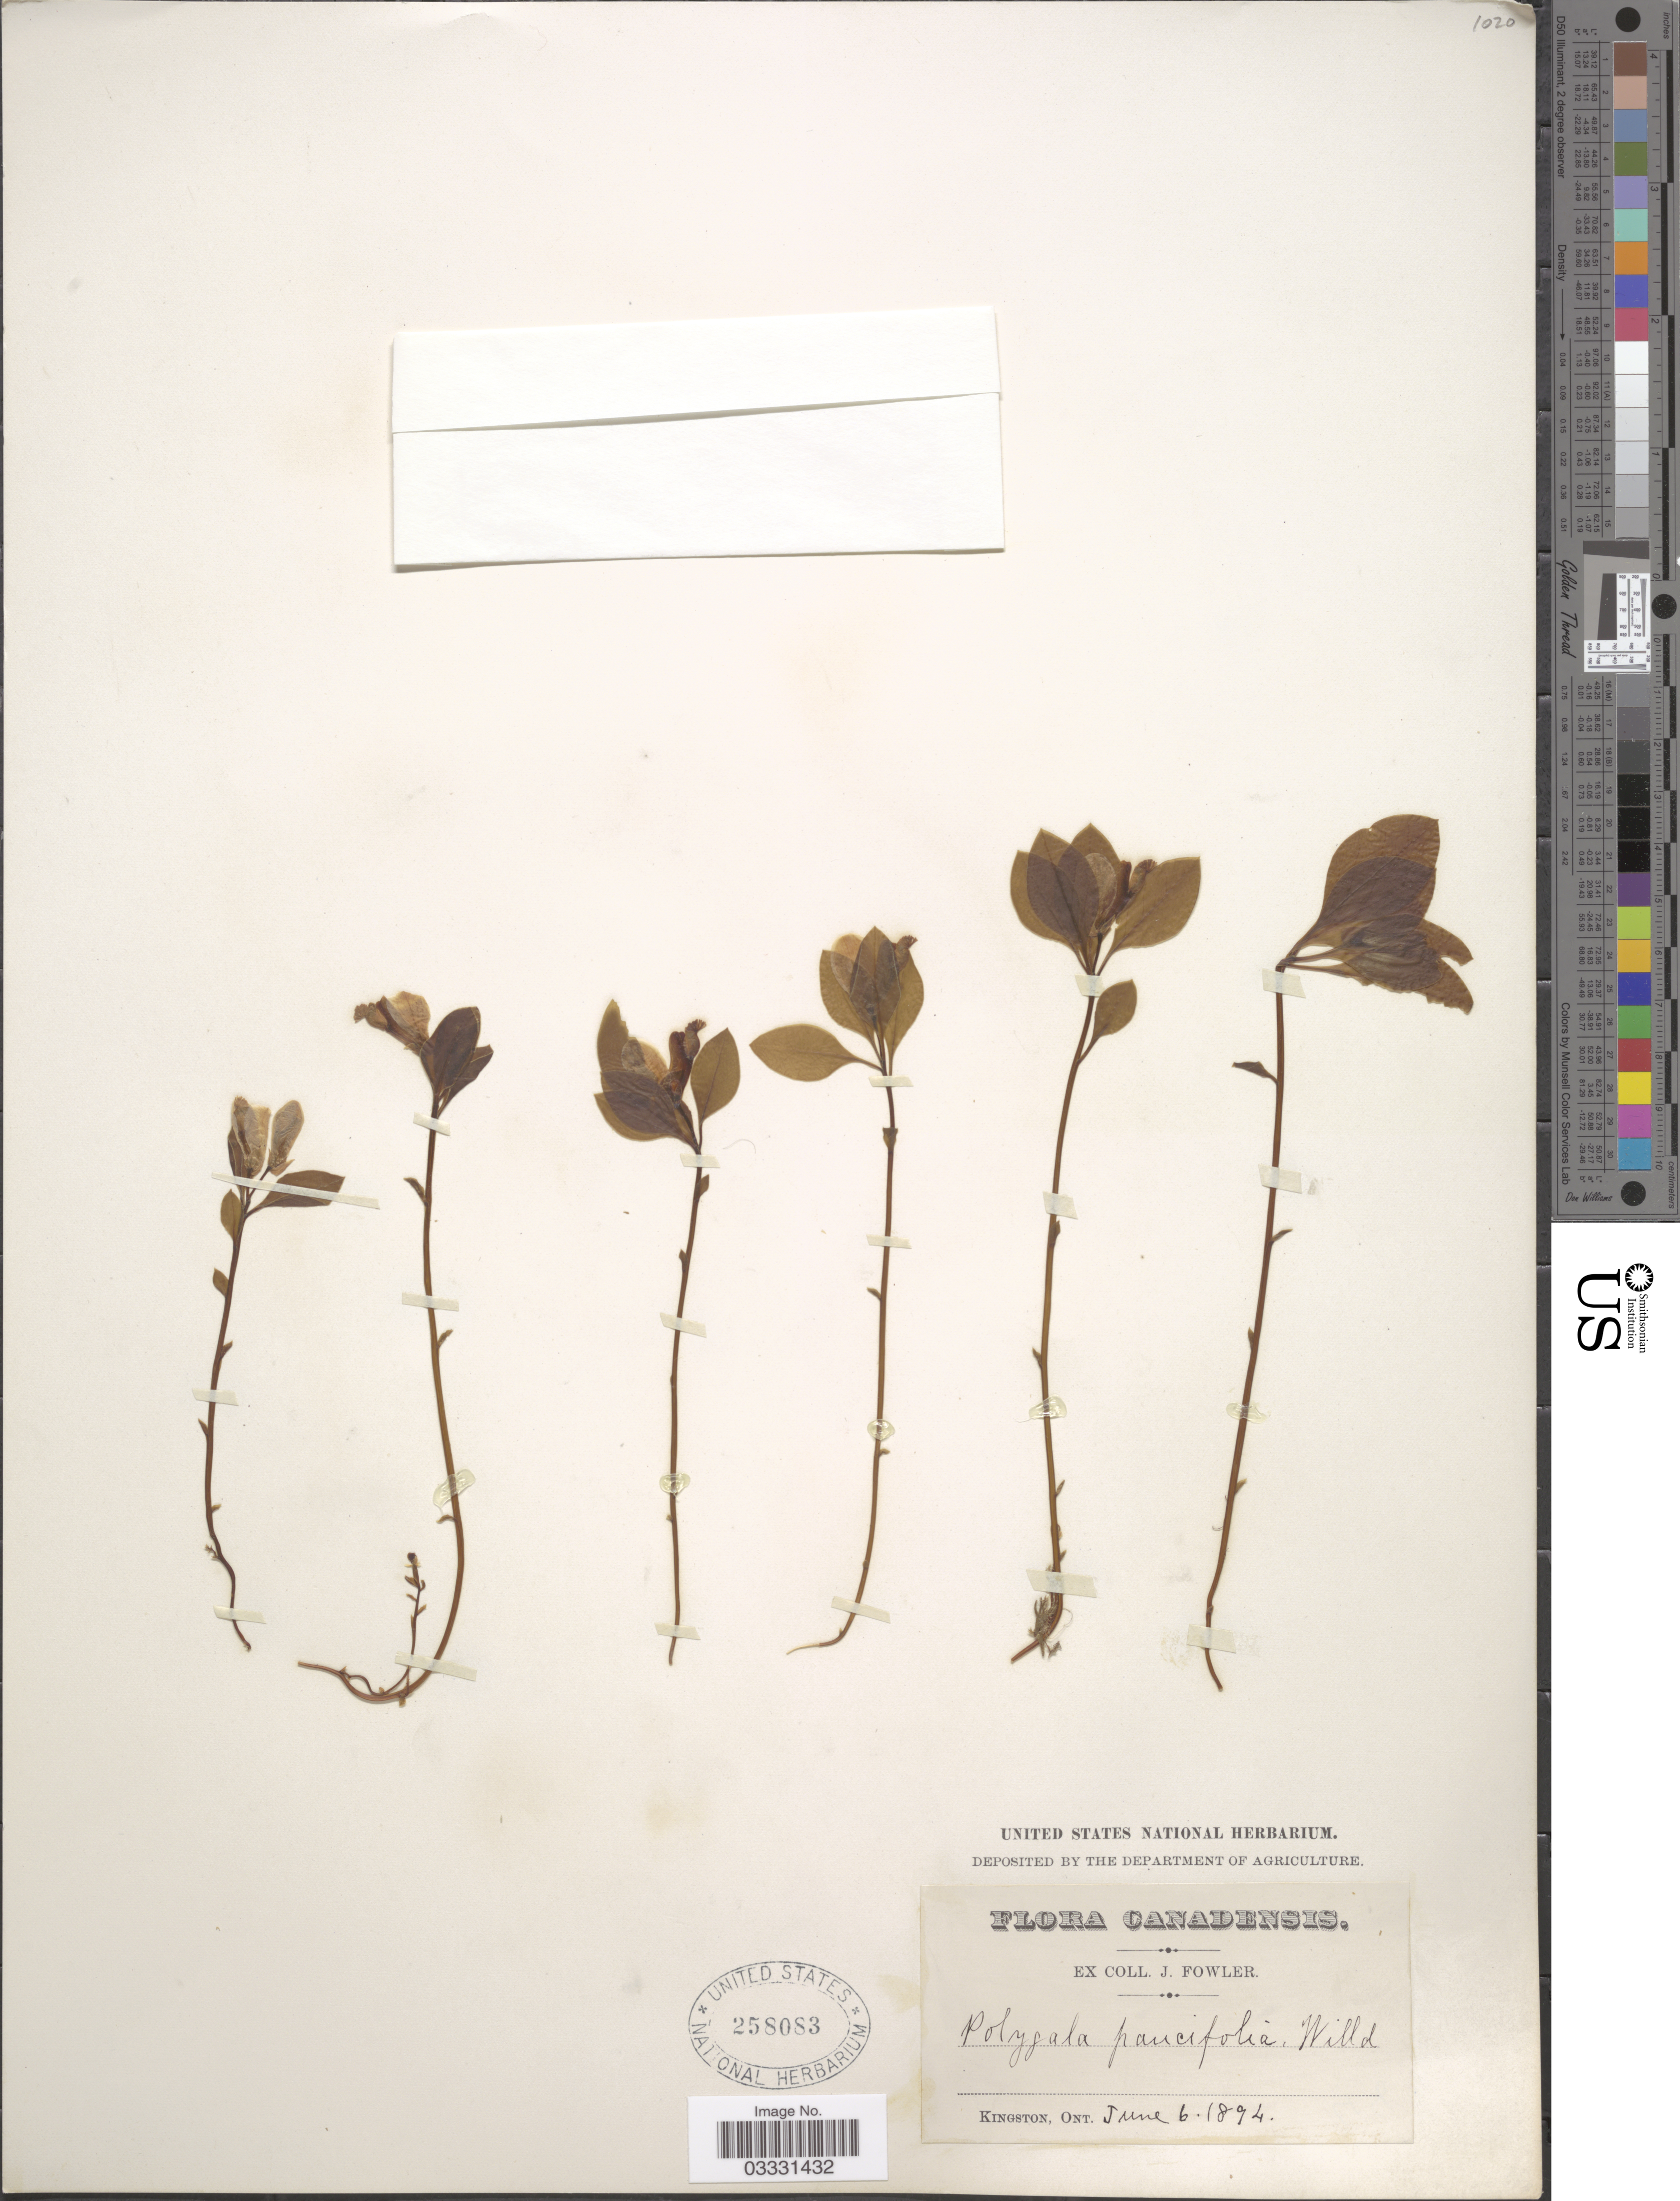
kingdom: Plantae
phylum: Tracheophyta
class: Magnoliopsida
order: Fabales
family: Polygalaceae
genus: Polygaloides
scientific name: Polygaloides paucifolia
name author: (Willd.) J.R. Abbott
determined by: Strong, Mark T., (BOT), Smithsonian Institution - National Museum of Natural History (UNITED STATES)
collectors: J. Fowler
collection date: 1894-06-06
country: Canada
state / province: Ontario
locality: Kingston.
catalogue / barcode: US 258083